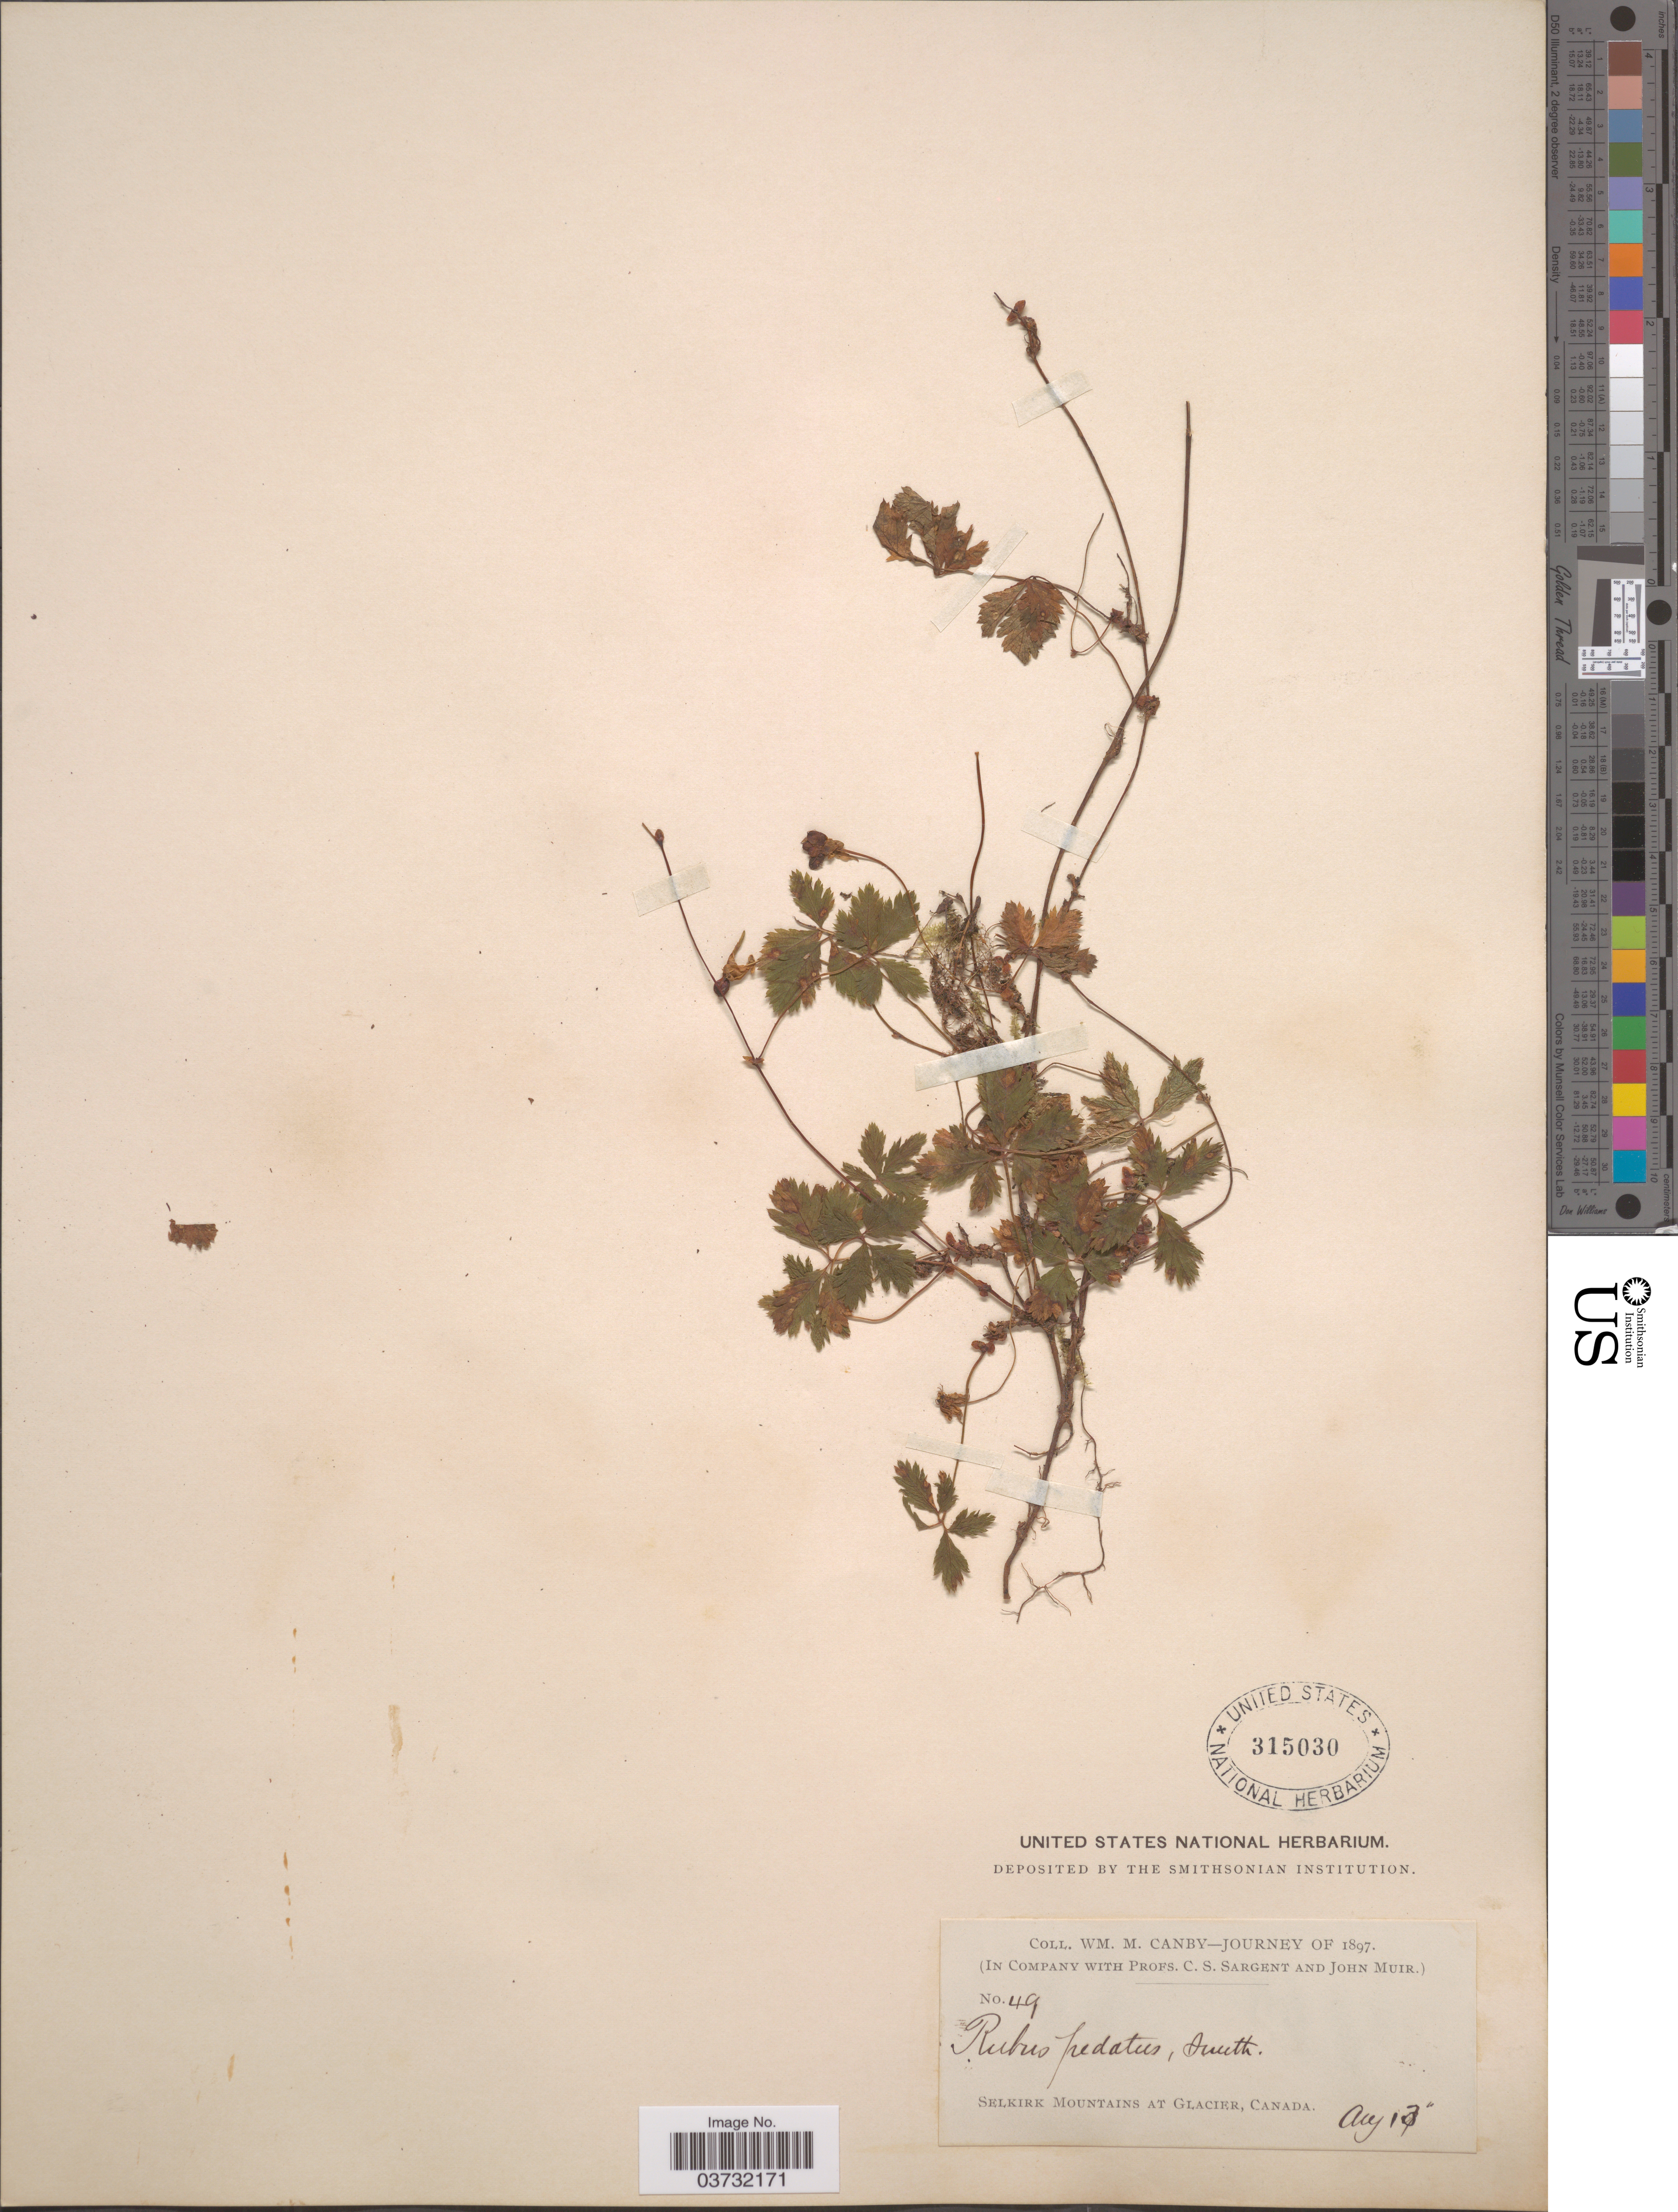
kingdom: Plantae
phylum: Tracheophyta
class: Magnoliopsida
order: Rosales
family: Rosaceae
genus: Rubus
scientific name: Rubus pedatus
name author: Sm.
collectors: W. M. Canby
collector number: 49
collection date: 1897-08-13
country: Canada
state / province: British Columbia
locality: Selkirk Mountains at Glacier.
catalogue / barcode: US 315030